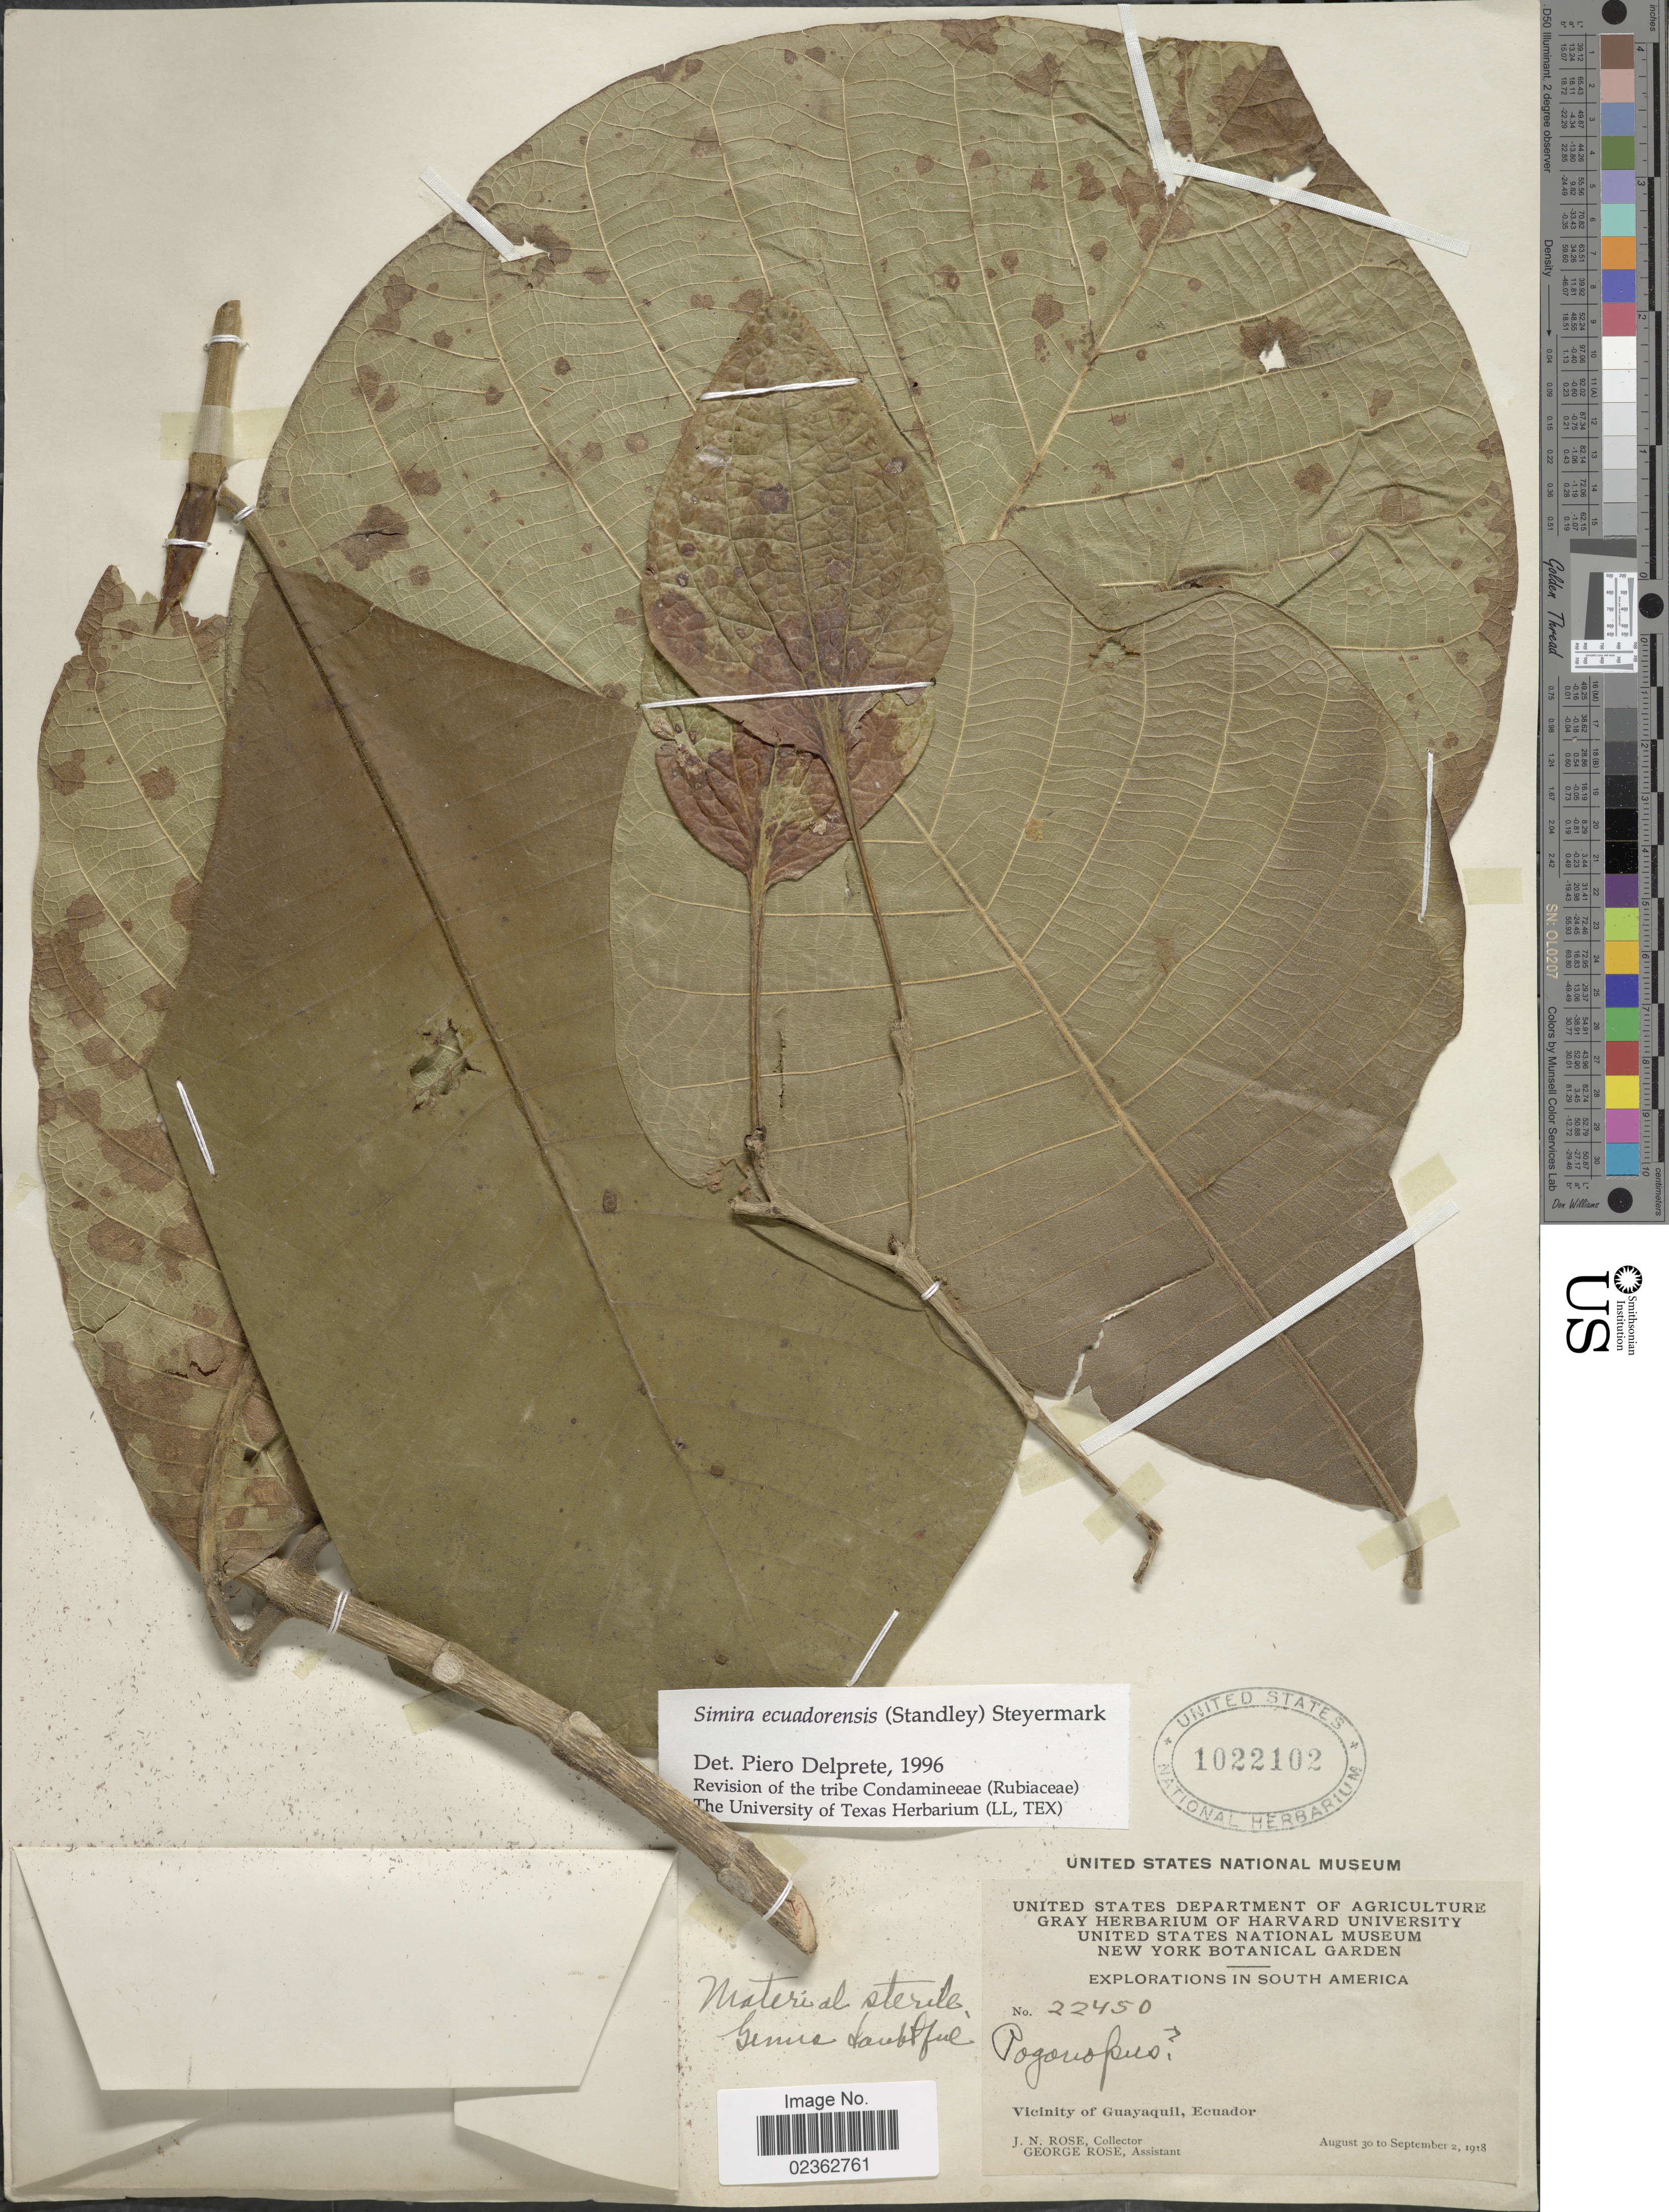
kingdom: Plantae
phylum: Tracheophyta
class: Magnoliopsida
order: Gentianales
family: Rubiaceae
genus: Simira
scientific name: Simira ecuadorensis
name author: (Standl.) Steyerm.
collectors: J. N. Rose & G. Rose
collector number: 22450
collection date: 1918-08-30/1918-09-02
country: Ecuador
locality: Vicinity of Guayaquil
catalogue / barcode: US 1022102